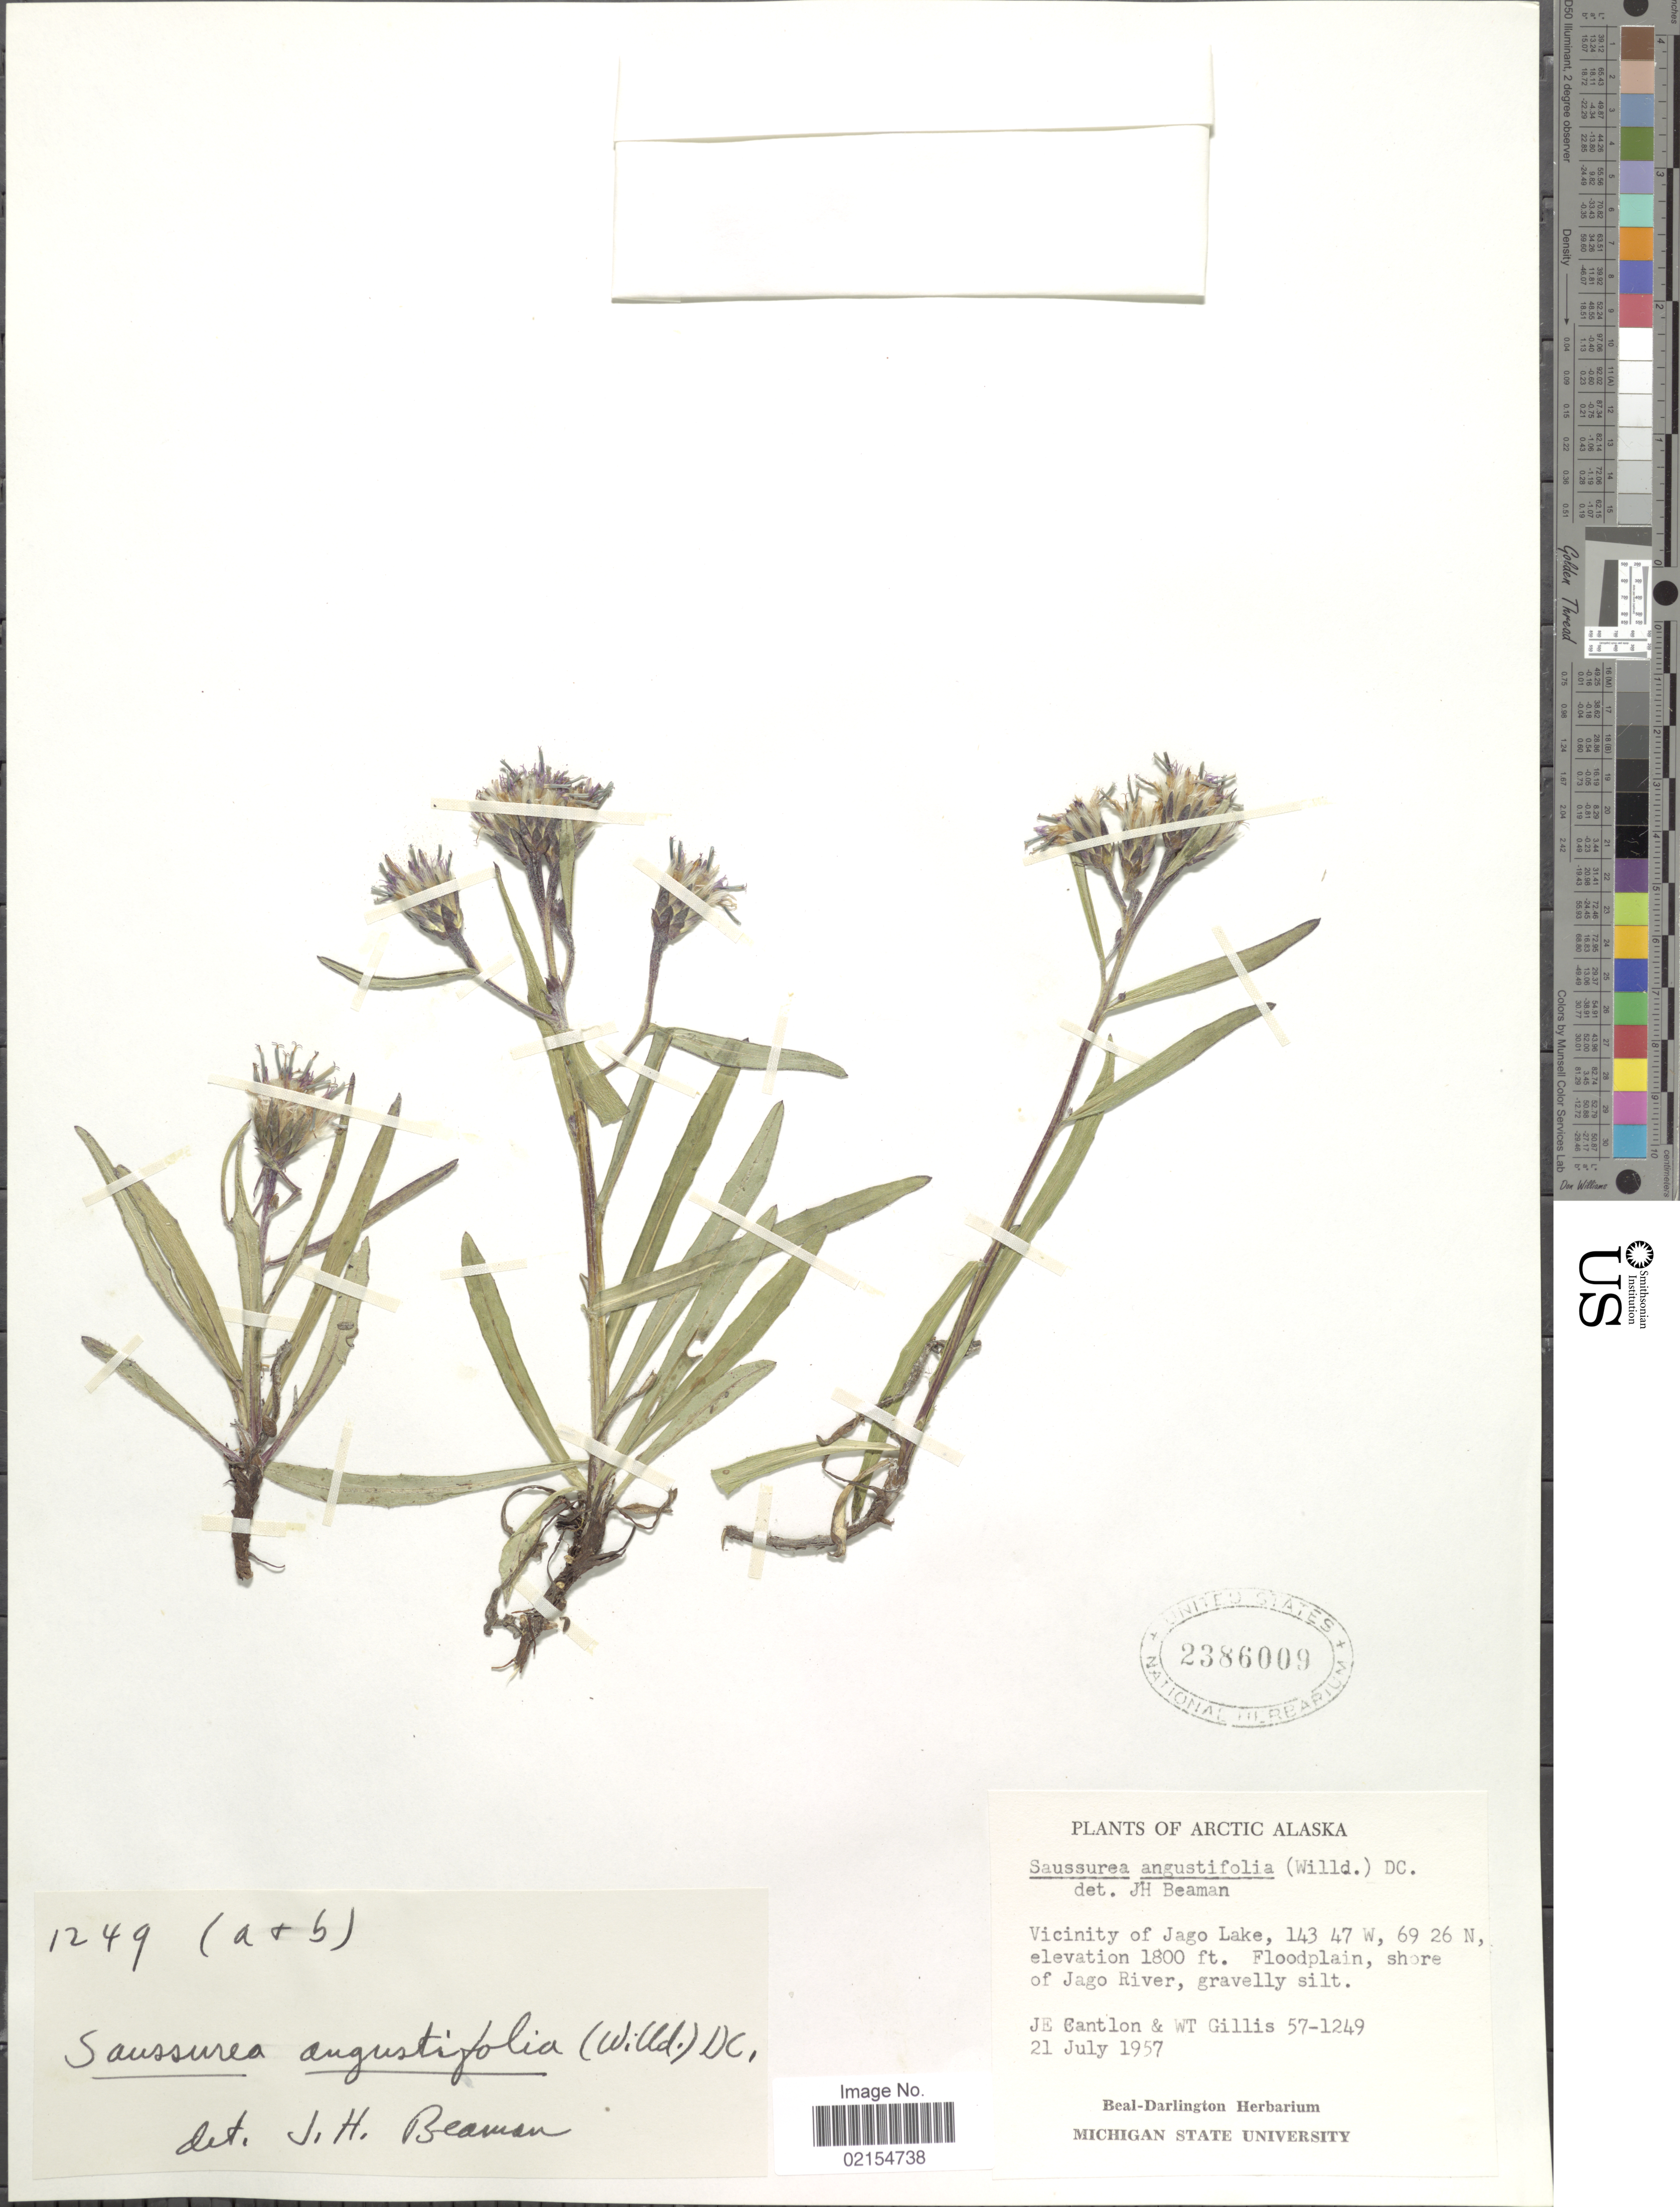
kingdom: Plantae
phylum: Tracheophyta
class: Magnoliopsida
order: Asterales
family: Asteraceae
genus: Saussurea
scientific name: Saussurea angustifolia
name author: (L.) DC.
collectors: J. Cantlon & W. T. Gillis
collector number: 57-1249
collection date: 1957-07-21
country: United States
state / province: Alaska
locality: Arctic Alaska, Vicinity of Jago Lake, Floodplain, shore of Jago River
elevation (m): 549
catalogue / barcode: US 2386009